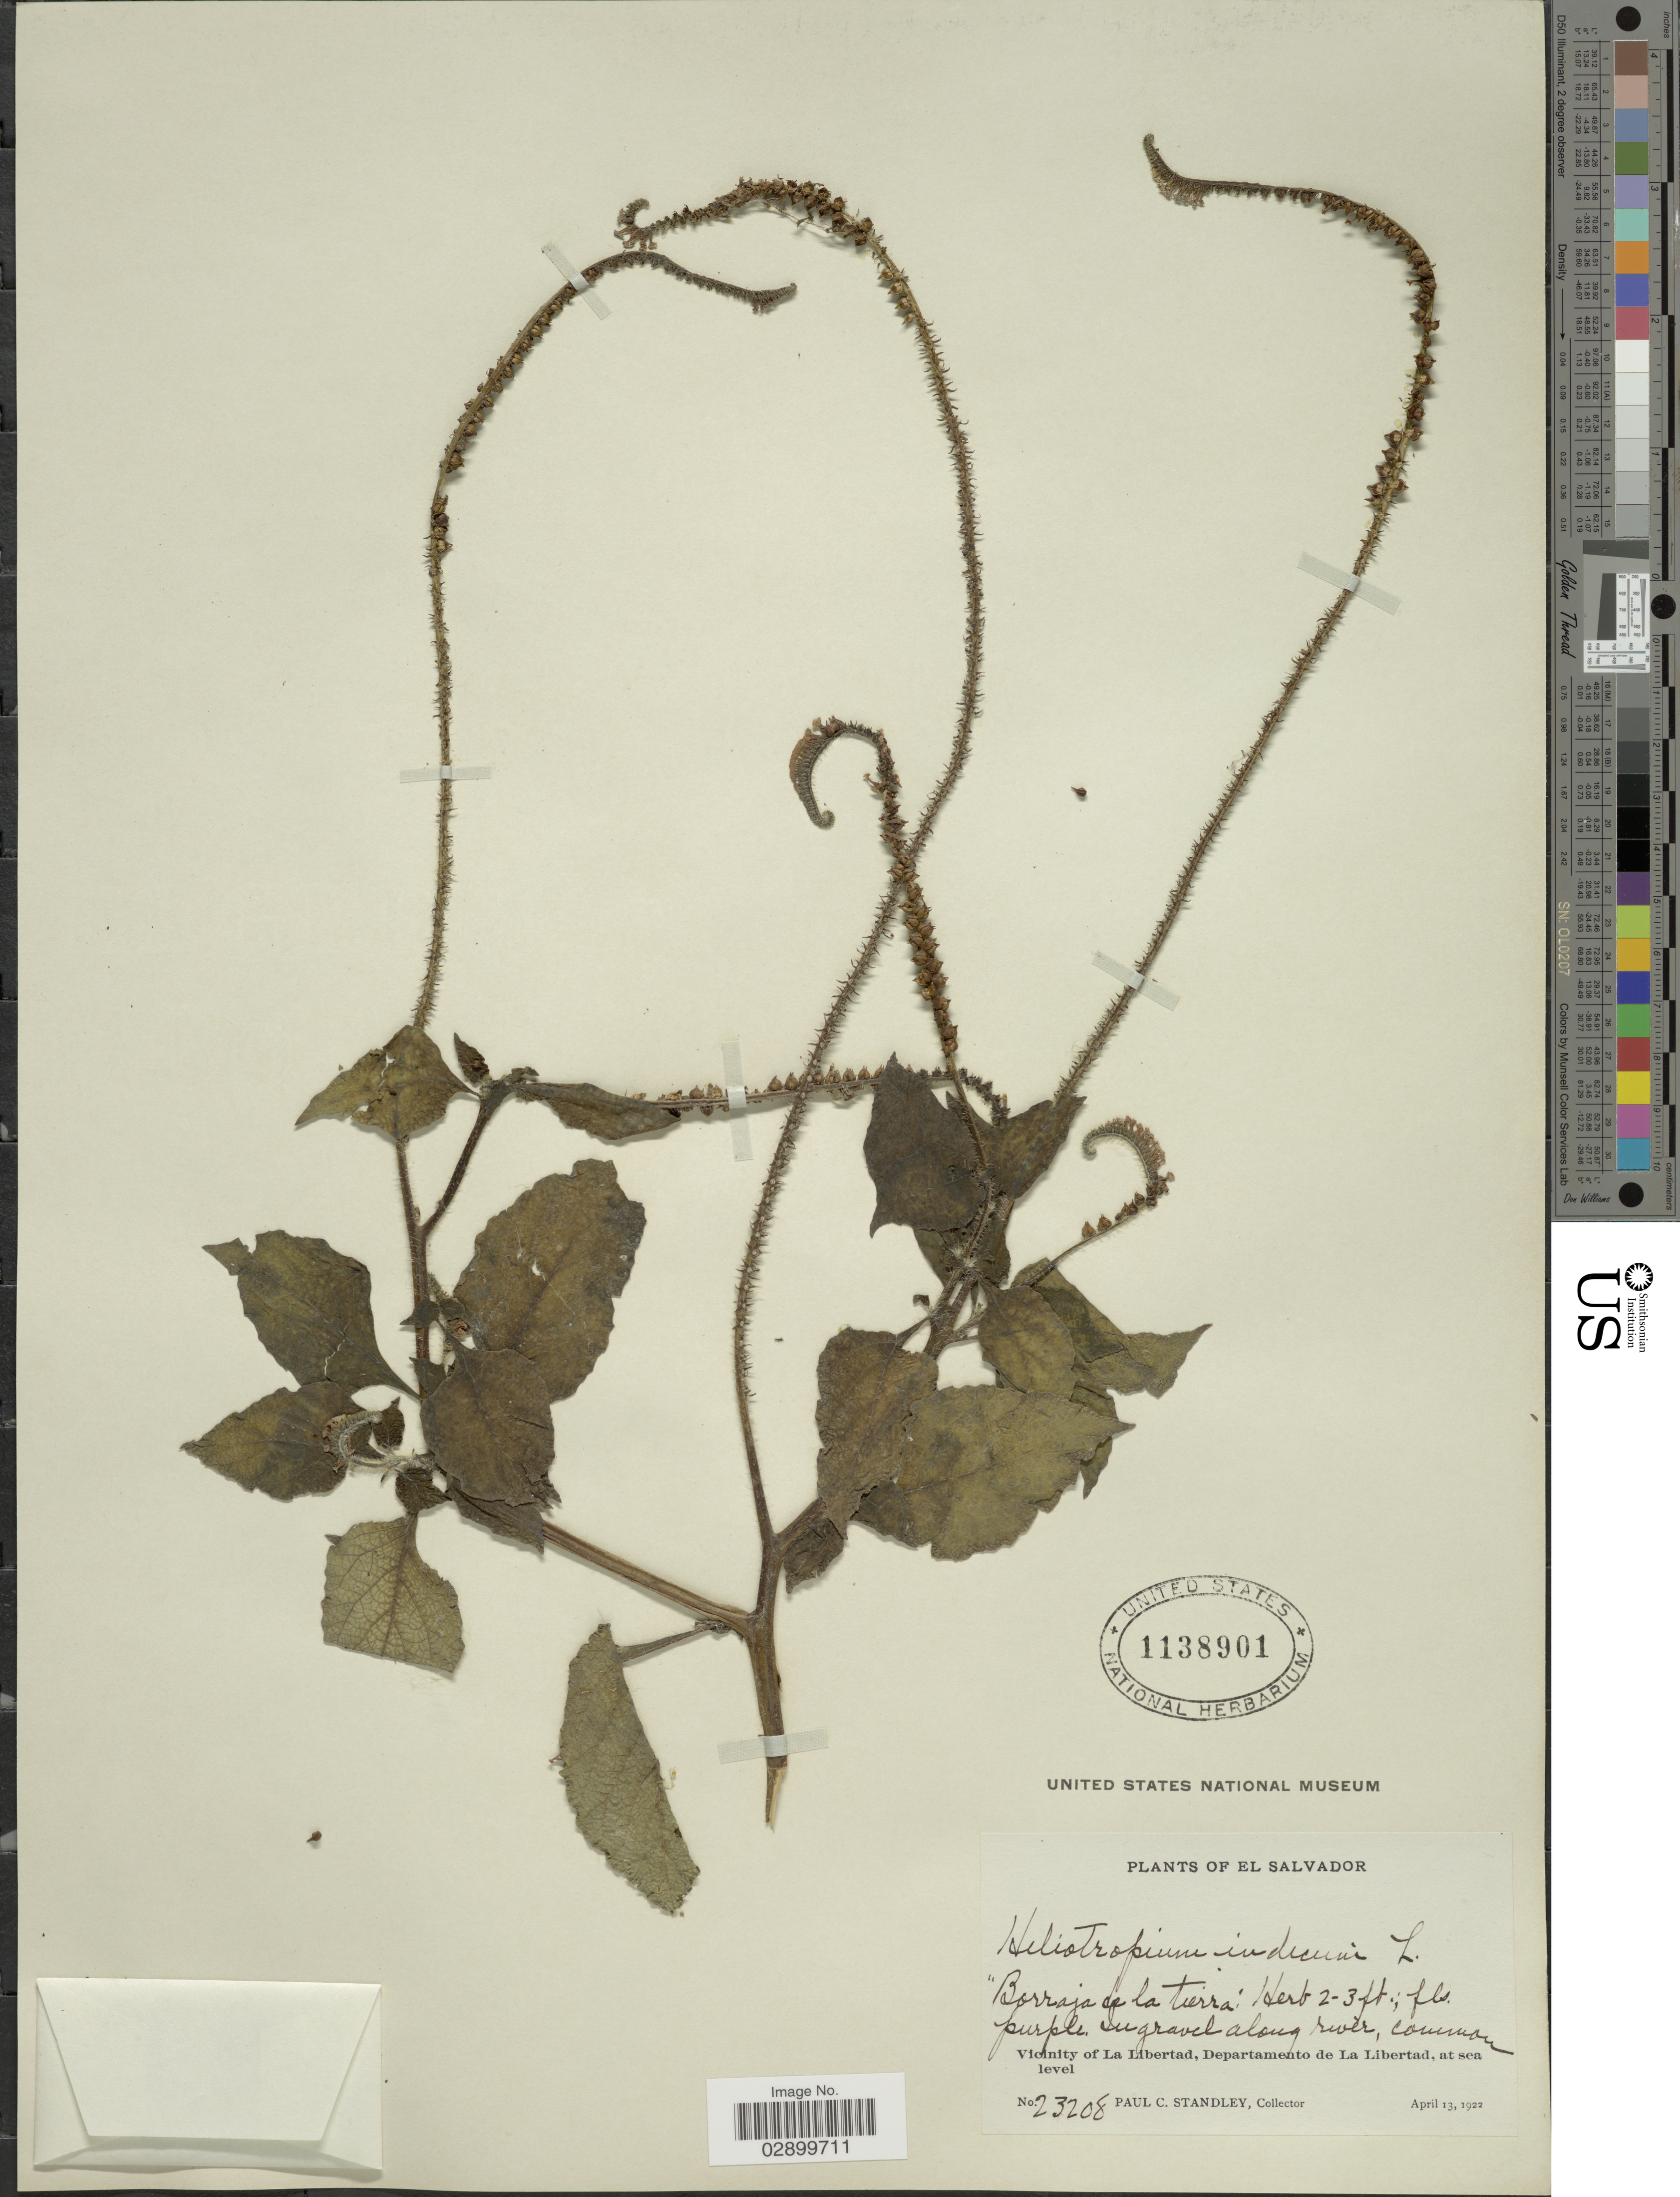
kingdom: Plantae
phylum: Tracheophyta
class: Magnoliopsida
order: Boraginales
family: Heliotropiaceae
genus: Heliotropium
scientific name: Heliotropium indicum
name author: L.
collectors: P. C. Standley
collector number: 23208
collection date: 1922-04-13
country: El Salvador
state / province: La Libertad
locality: Vicinity of La Libertad, Departamento de La Libertad.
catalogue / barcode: US 1138901